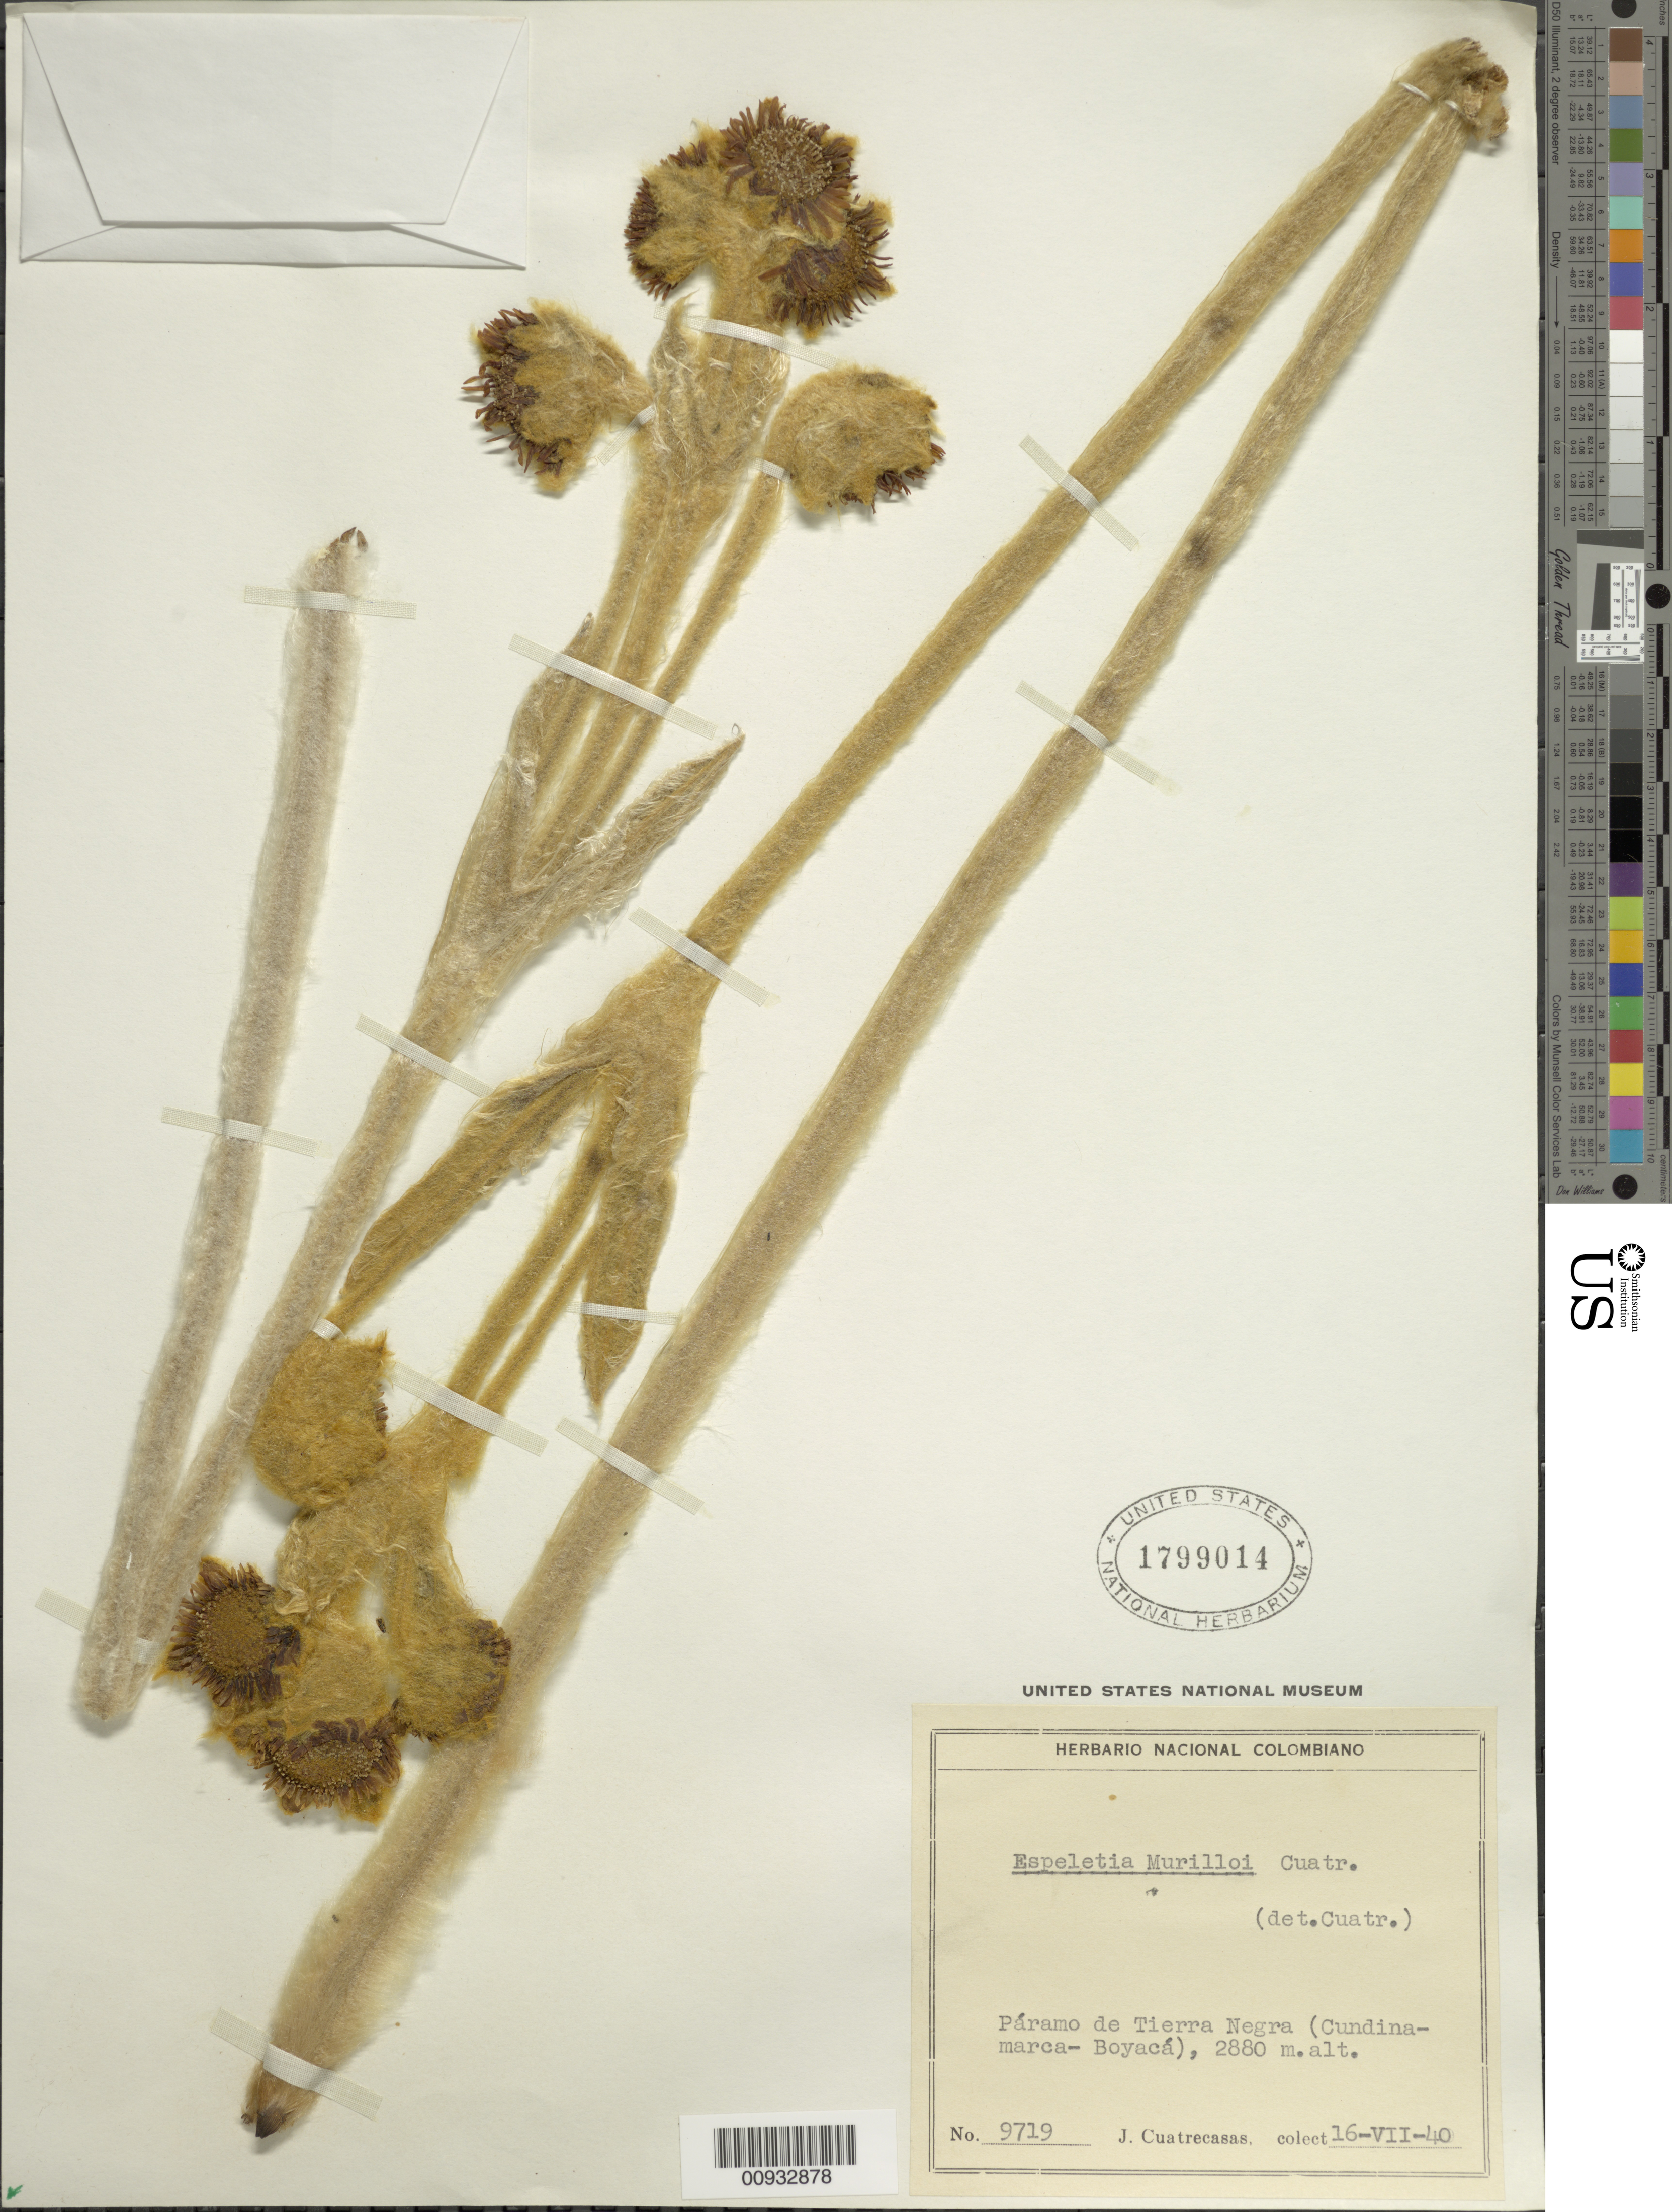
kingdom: Plantae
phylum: Tracheophyta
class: Magnoliopsida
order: Asterales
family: Asteraceae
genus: Espeletia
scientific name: Espeletia murilloi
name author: Cuatrec.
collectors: J. Cuatrecasas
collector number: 9719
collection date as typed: Transcribed d/m/y: 16/7/40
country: Colombia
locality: Paramo de Tierra Negra (Cundinamarca-Boyaca)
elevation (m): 2880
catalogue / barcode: US 1799014